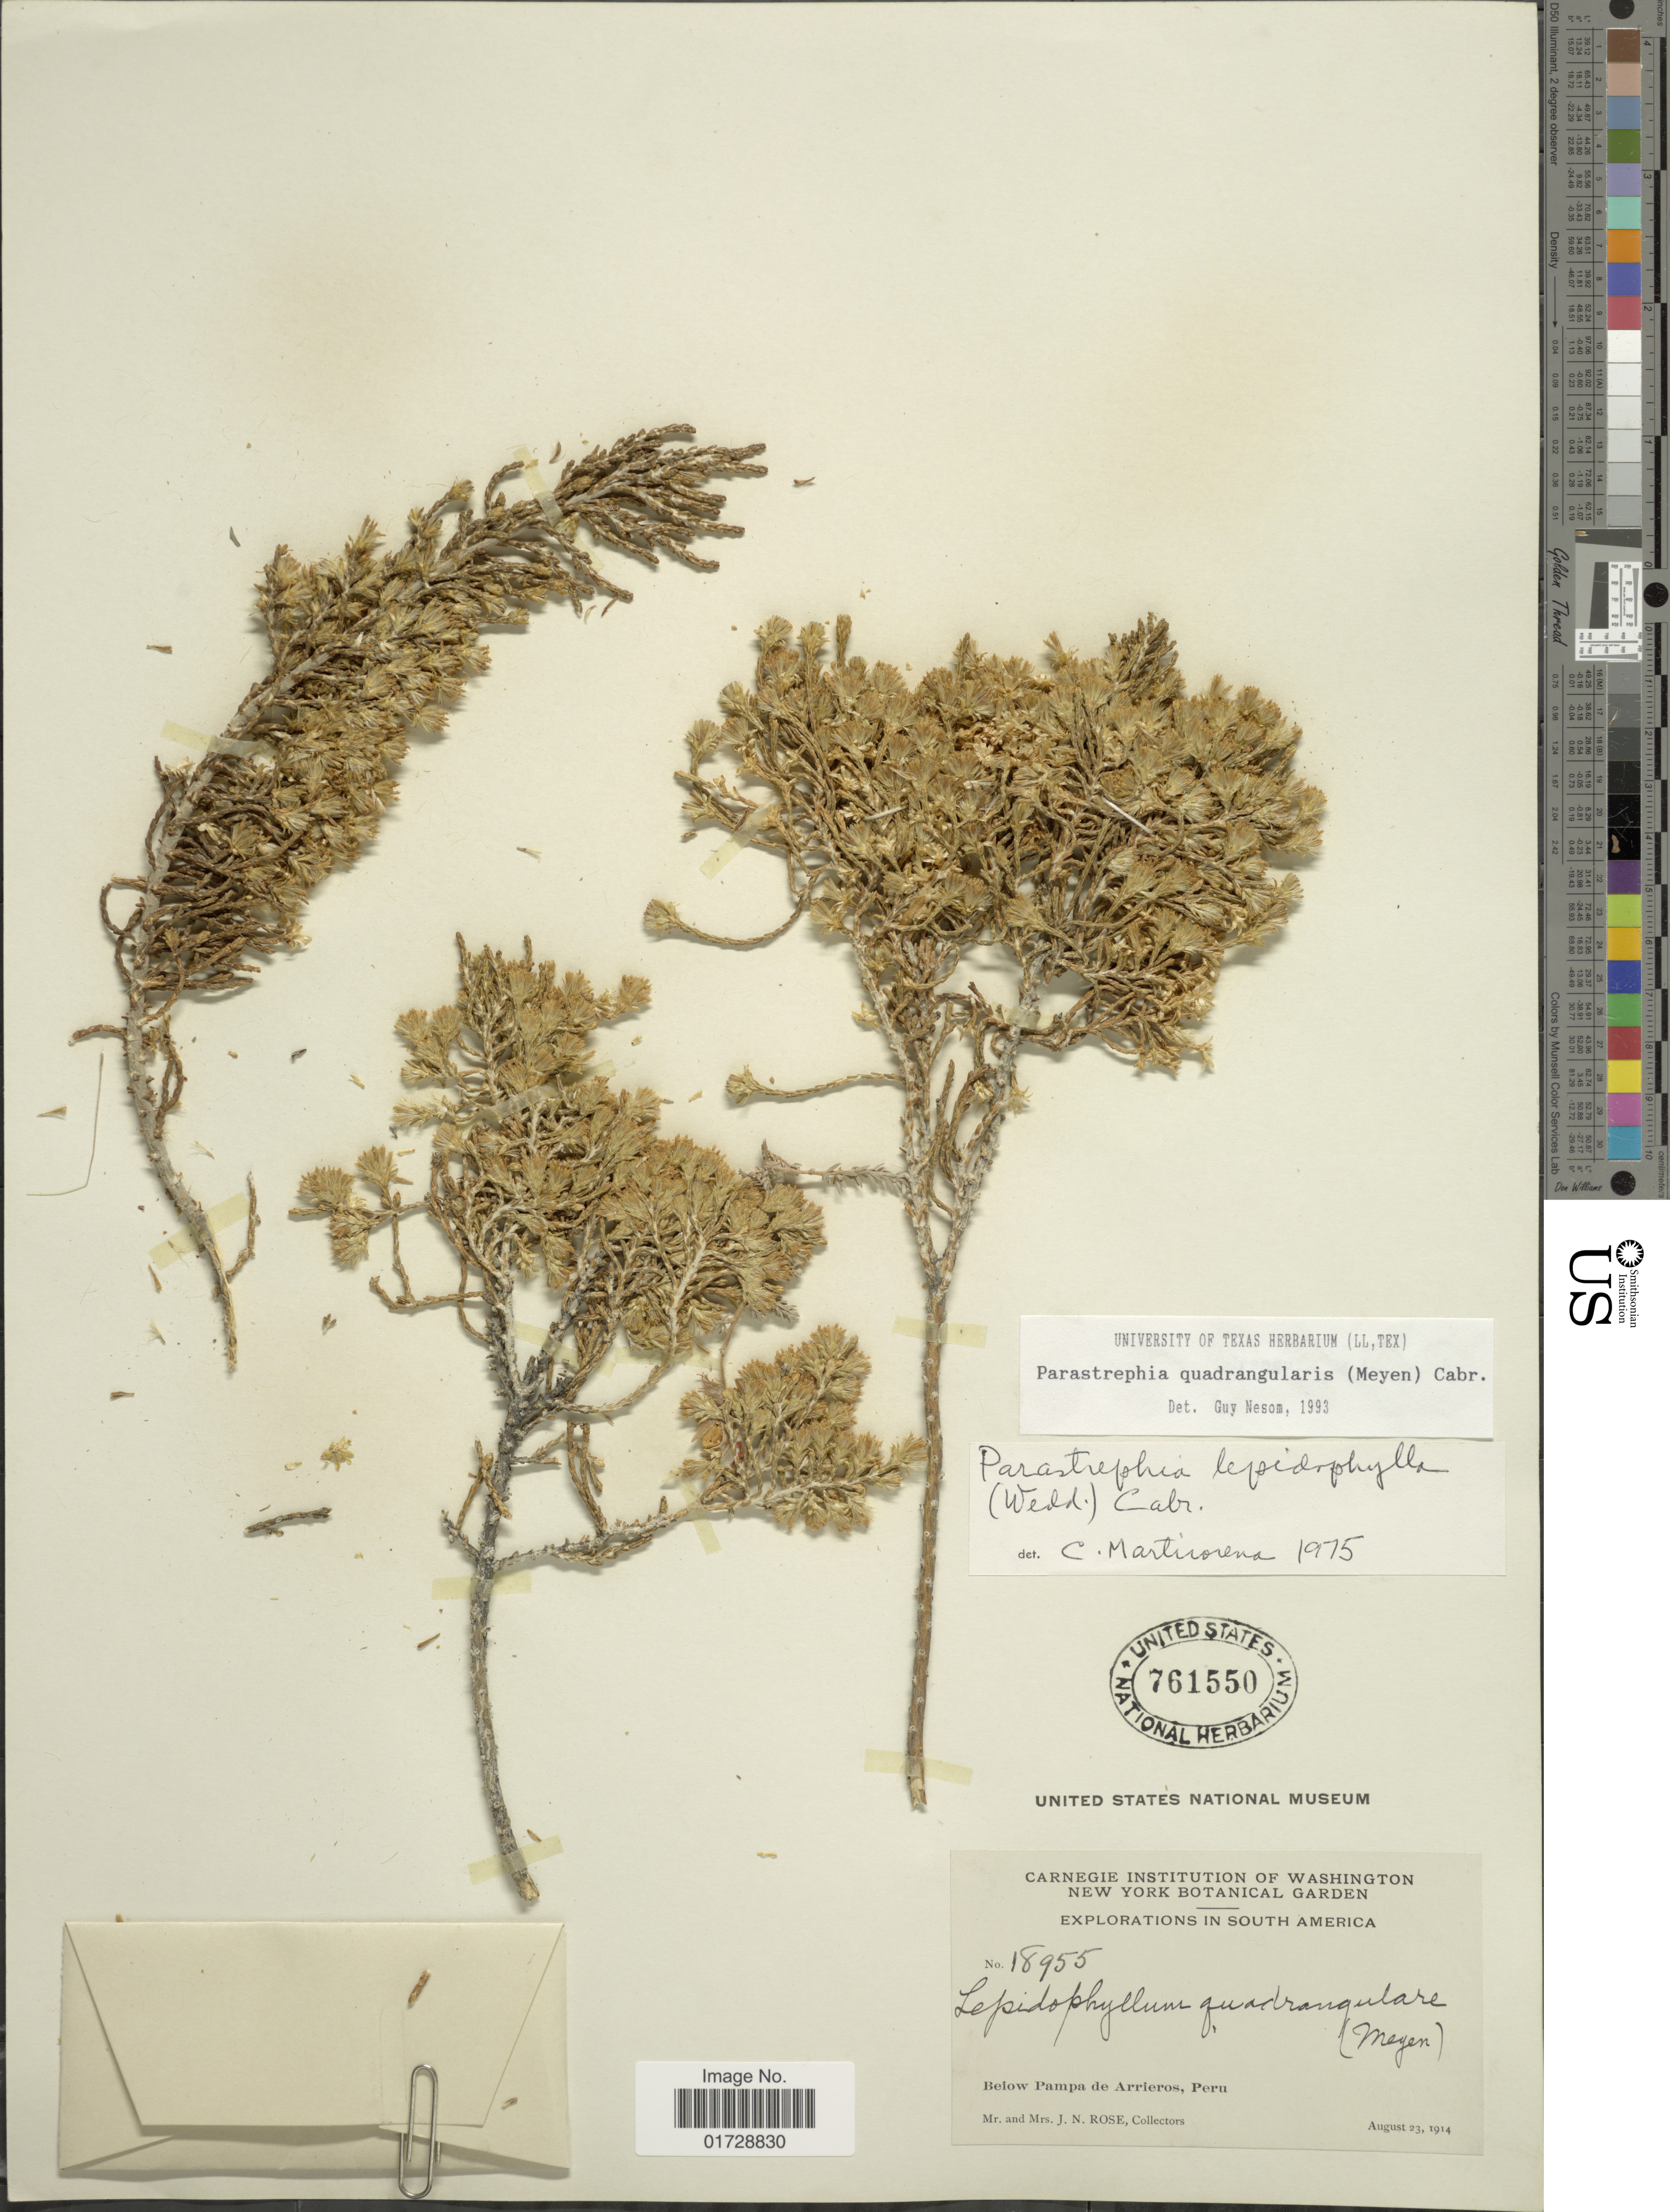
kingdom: Plantae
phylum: Tracheophyta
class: Magnoliopsida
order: Asterales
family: Asteraceae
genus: Parastrephia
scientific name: Parastrephia quadrangularis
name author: (Meyen) Cabrera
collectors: J. N. Rose & L. B. Rose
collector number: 18955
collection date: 1914-08-23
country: Peru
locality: South America, below Pampa de Arrieros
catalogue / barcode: US 761550